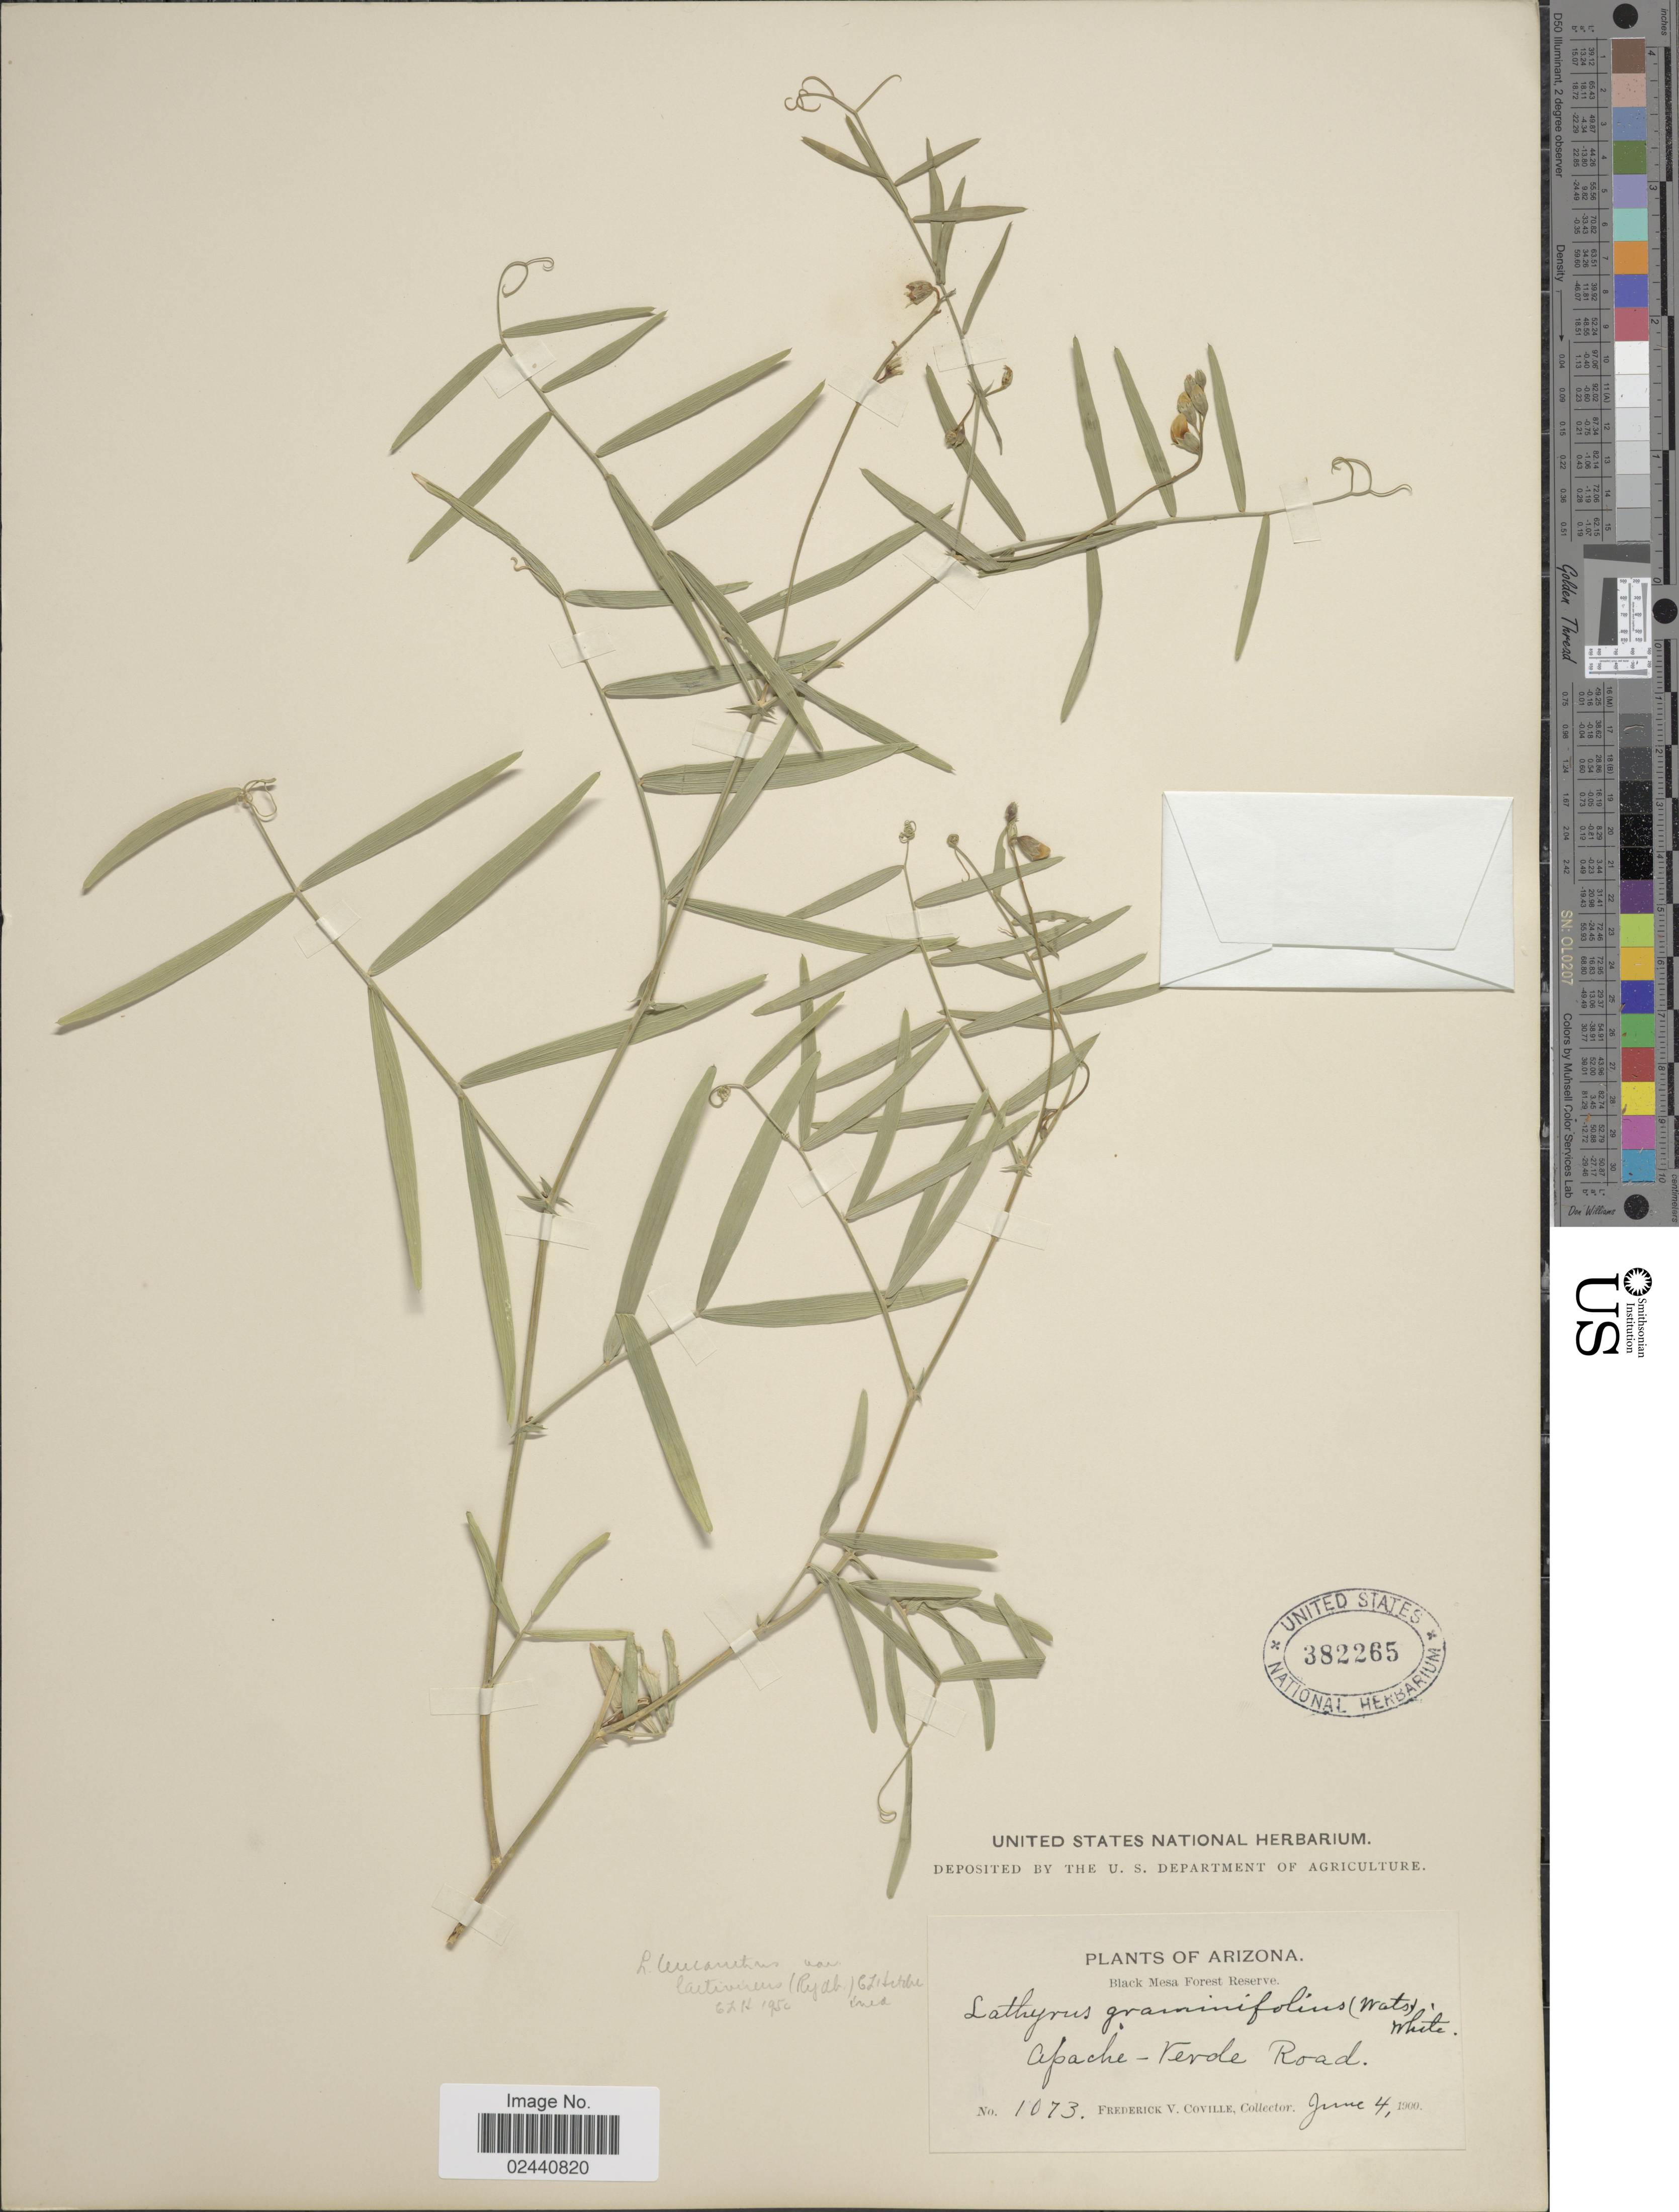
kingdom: Plantae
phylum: Tracheophyta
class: Magnoliopsida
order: Fabales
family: Fabaceae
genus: Lathyrus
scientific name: Lathyrus laetivirens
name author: Greene in Rydb.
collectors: F. V. Coville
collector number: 1073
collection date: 1900-06-04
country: United States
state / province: Arizona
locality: Black Mesa Forest Reserve, Apache - Verde Road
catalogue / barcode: US 382265